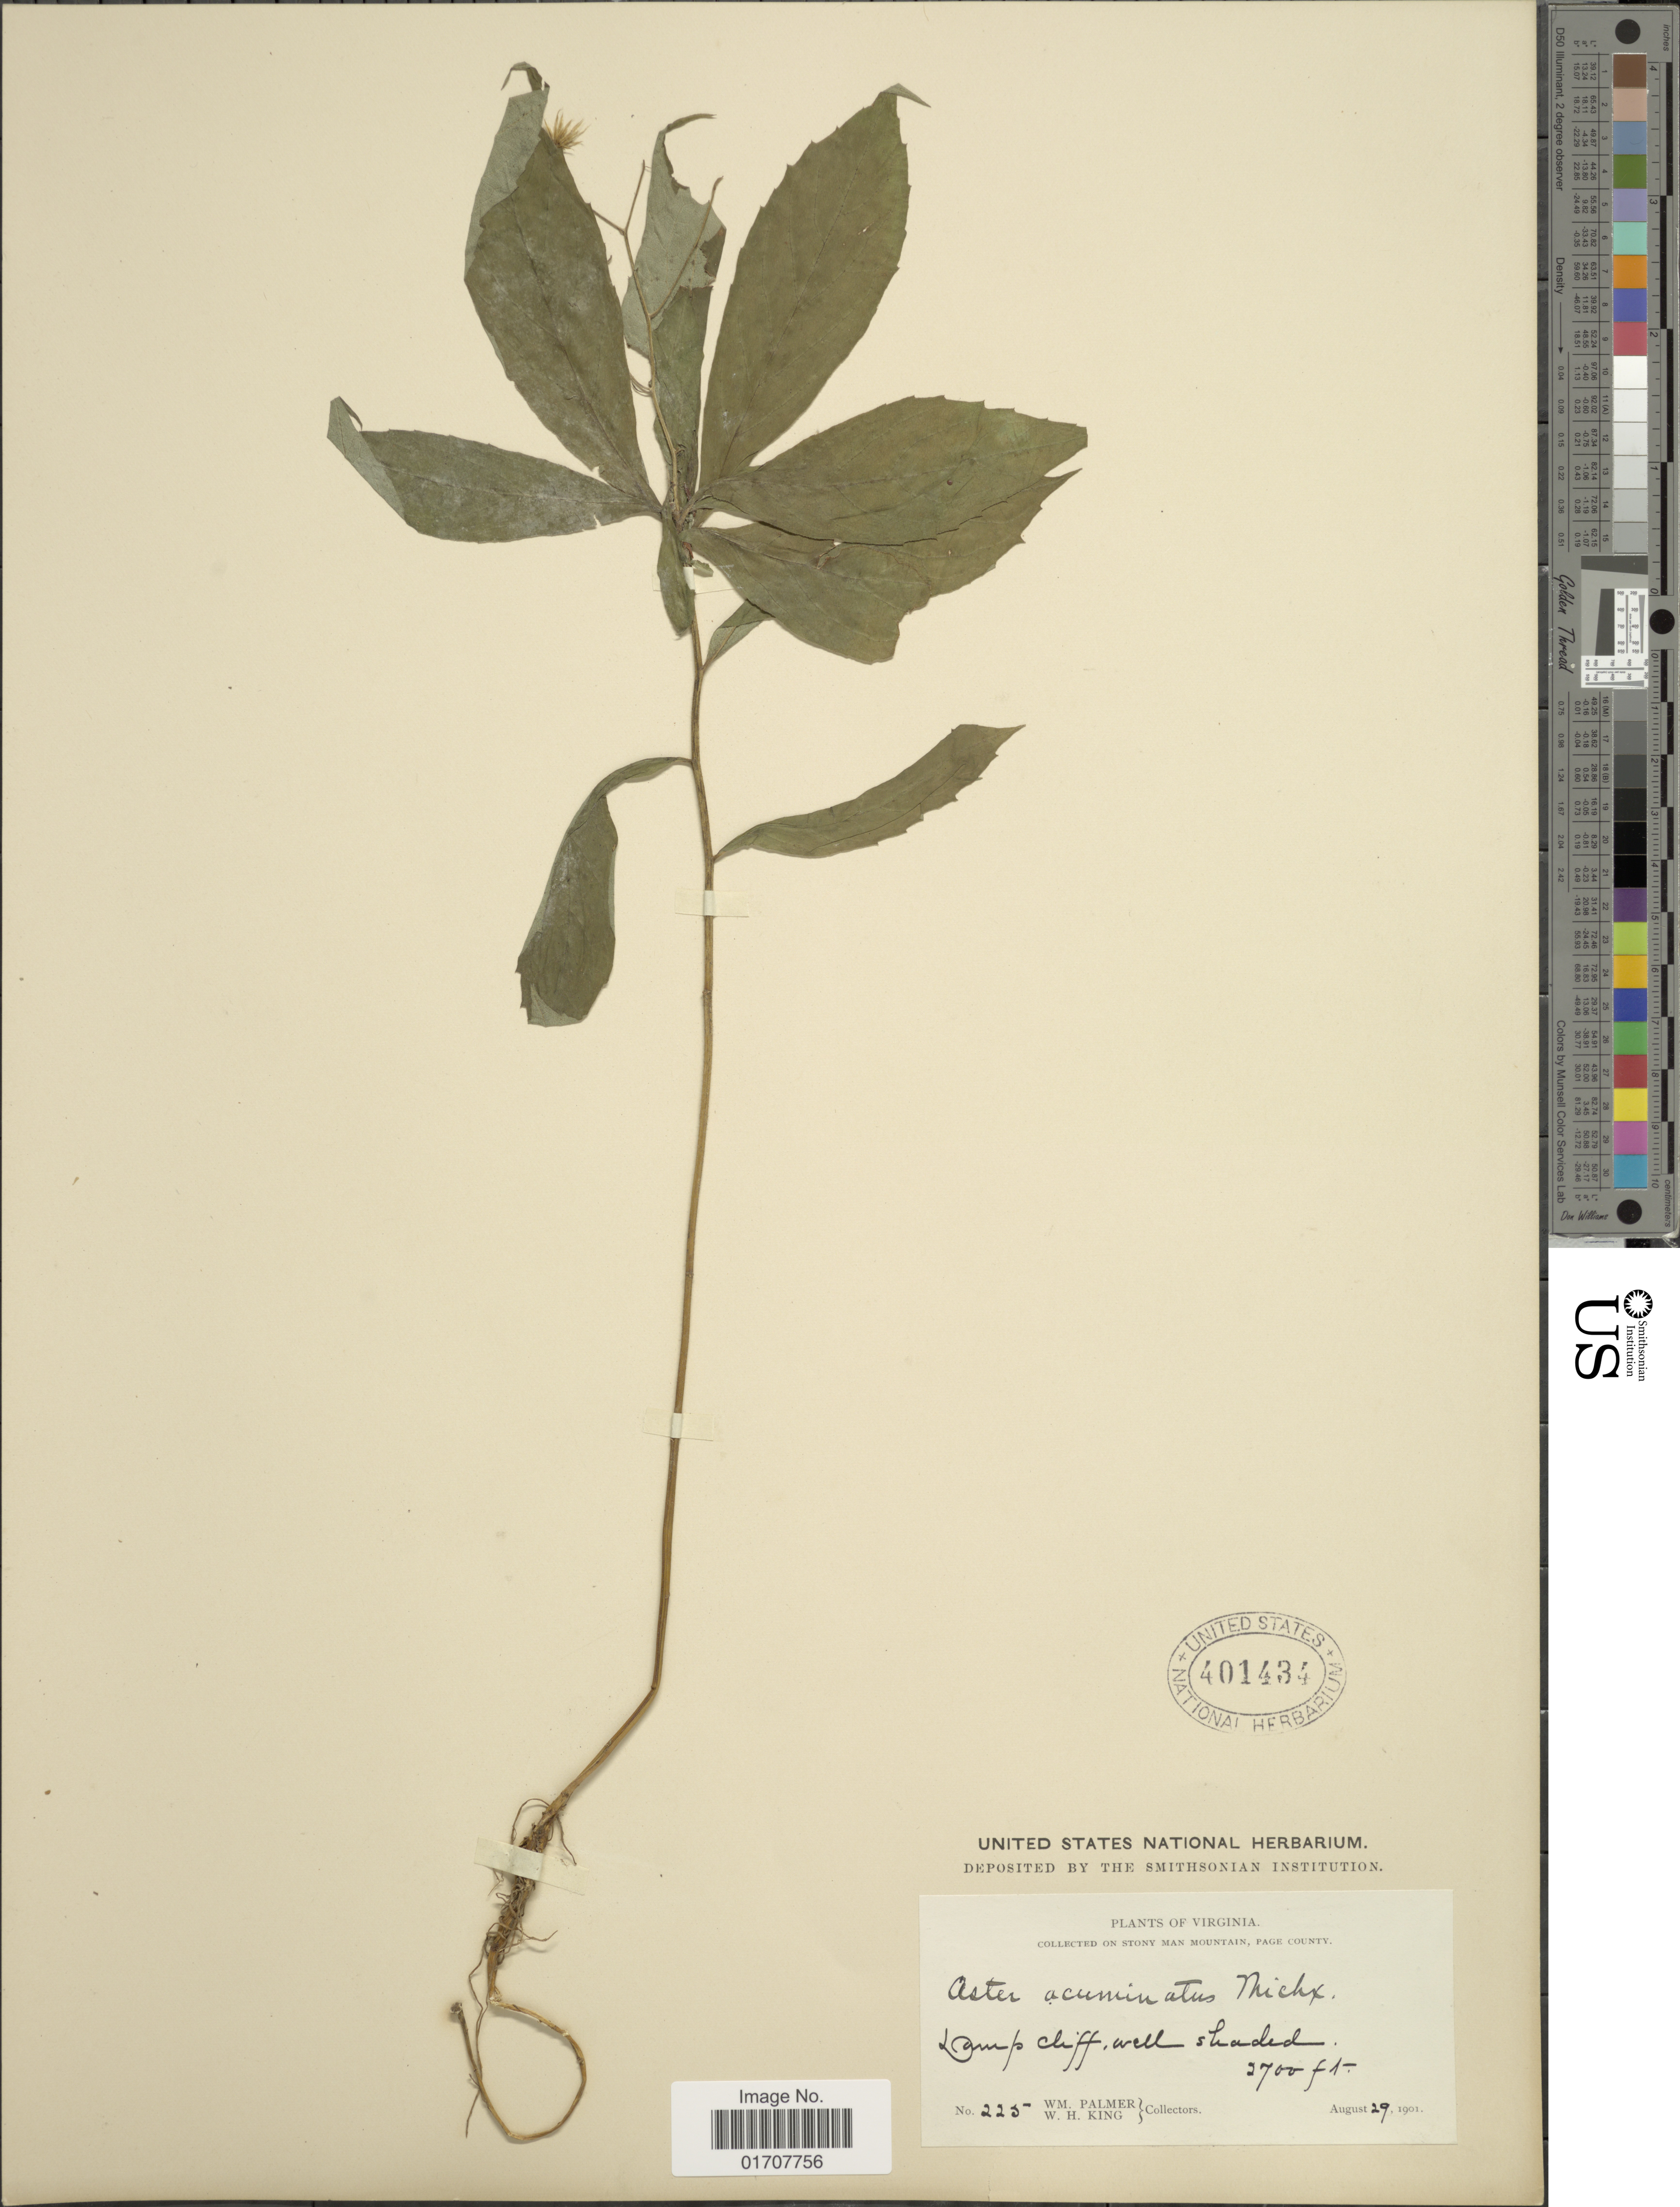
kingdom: Plantae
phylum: Tracheophyta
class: Magnoliopsida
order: Asterales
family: Asteraceae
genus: Oclemena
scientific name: Oclemena acuminata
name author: (Michx.) Greene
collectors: W. Palmer & W. H. King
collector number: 225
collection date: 1901-08-29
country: United States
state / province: Virginia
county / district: Page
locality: On stony man Mountain, Dump cliff, well shaded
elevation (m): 823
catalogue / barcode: US 401434